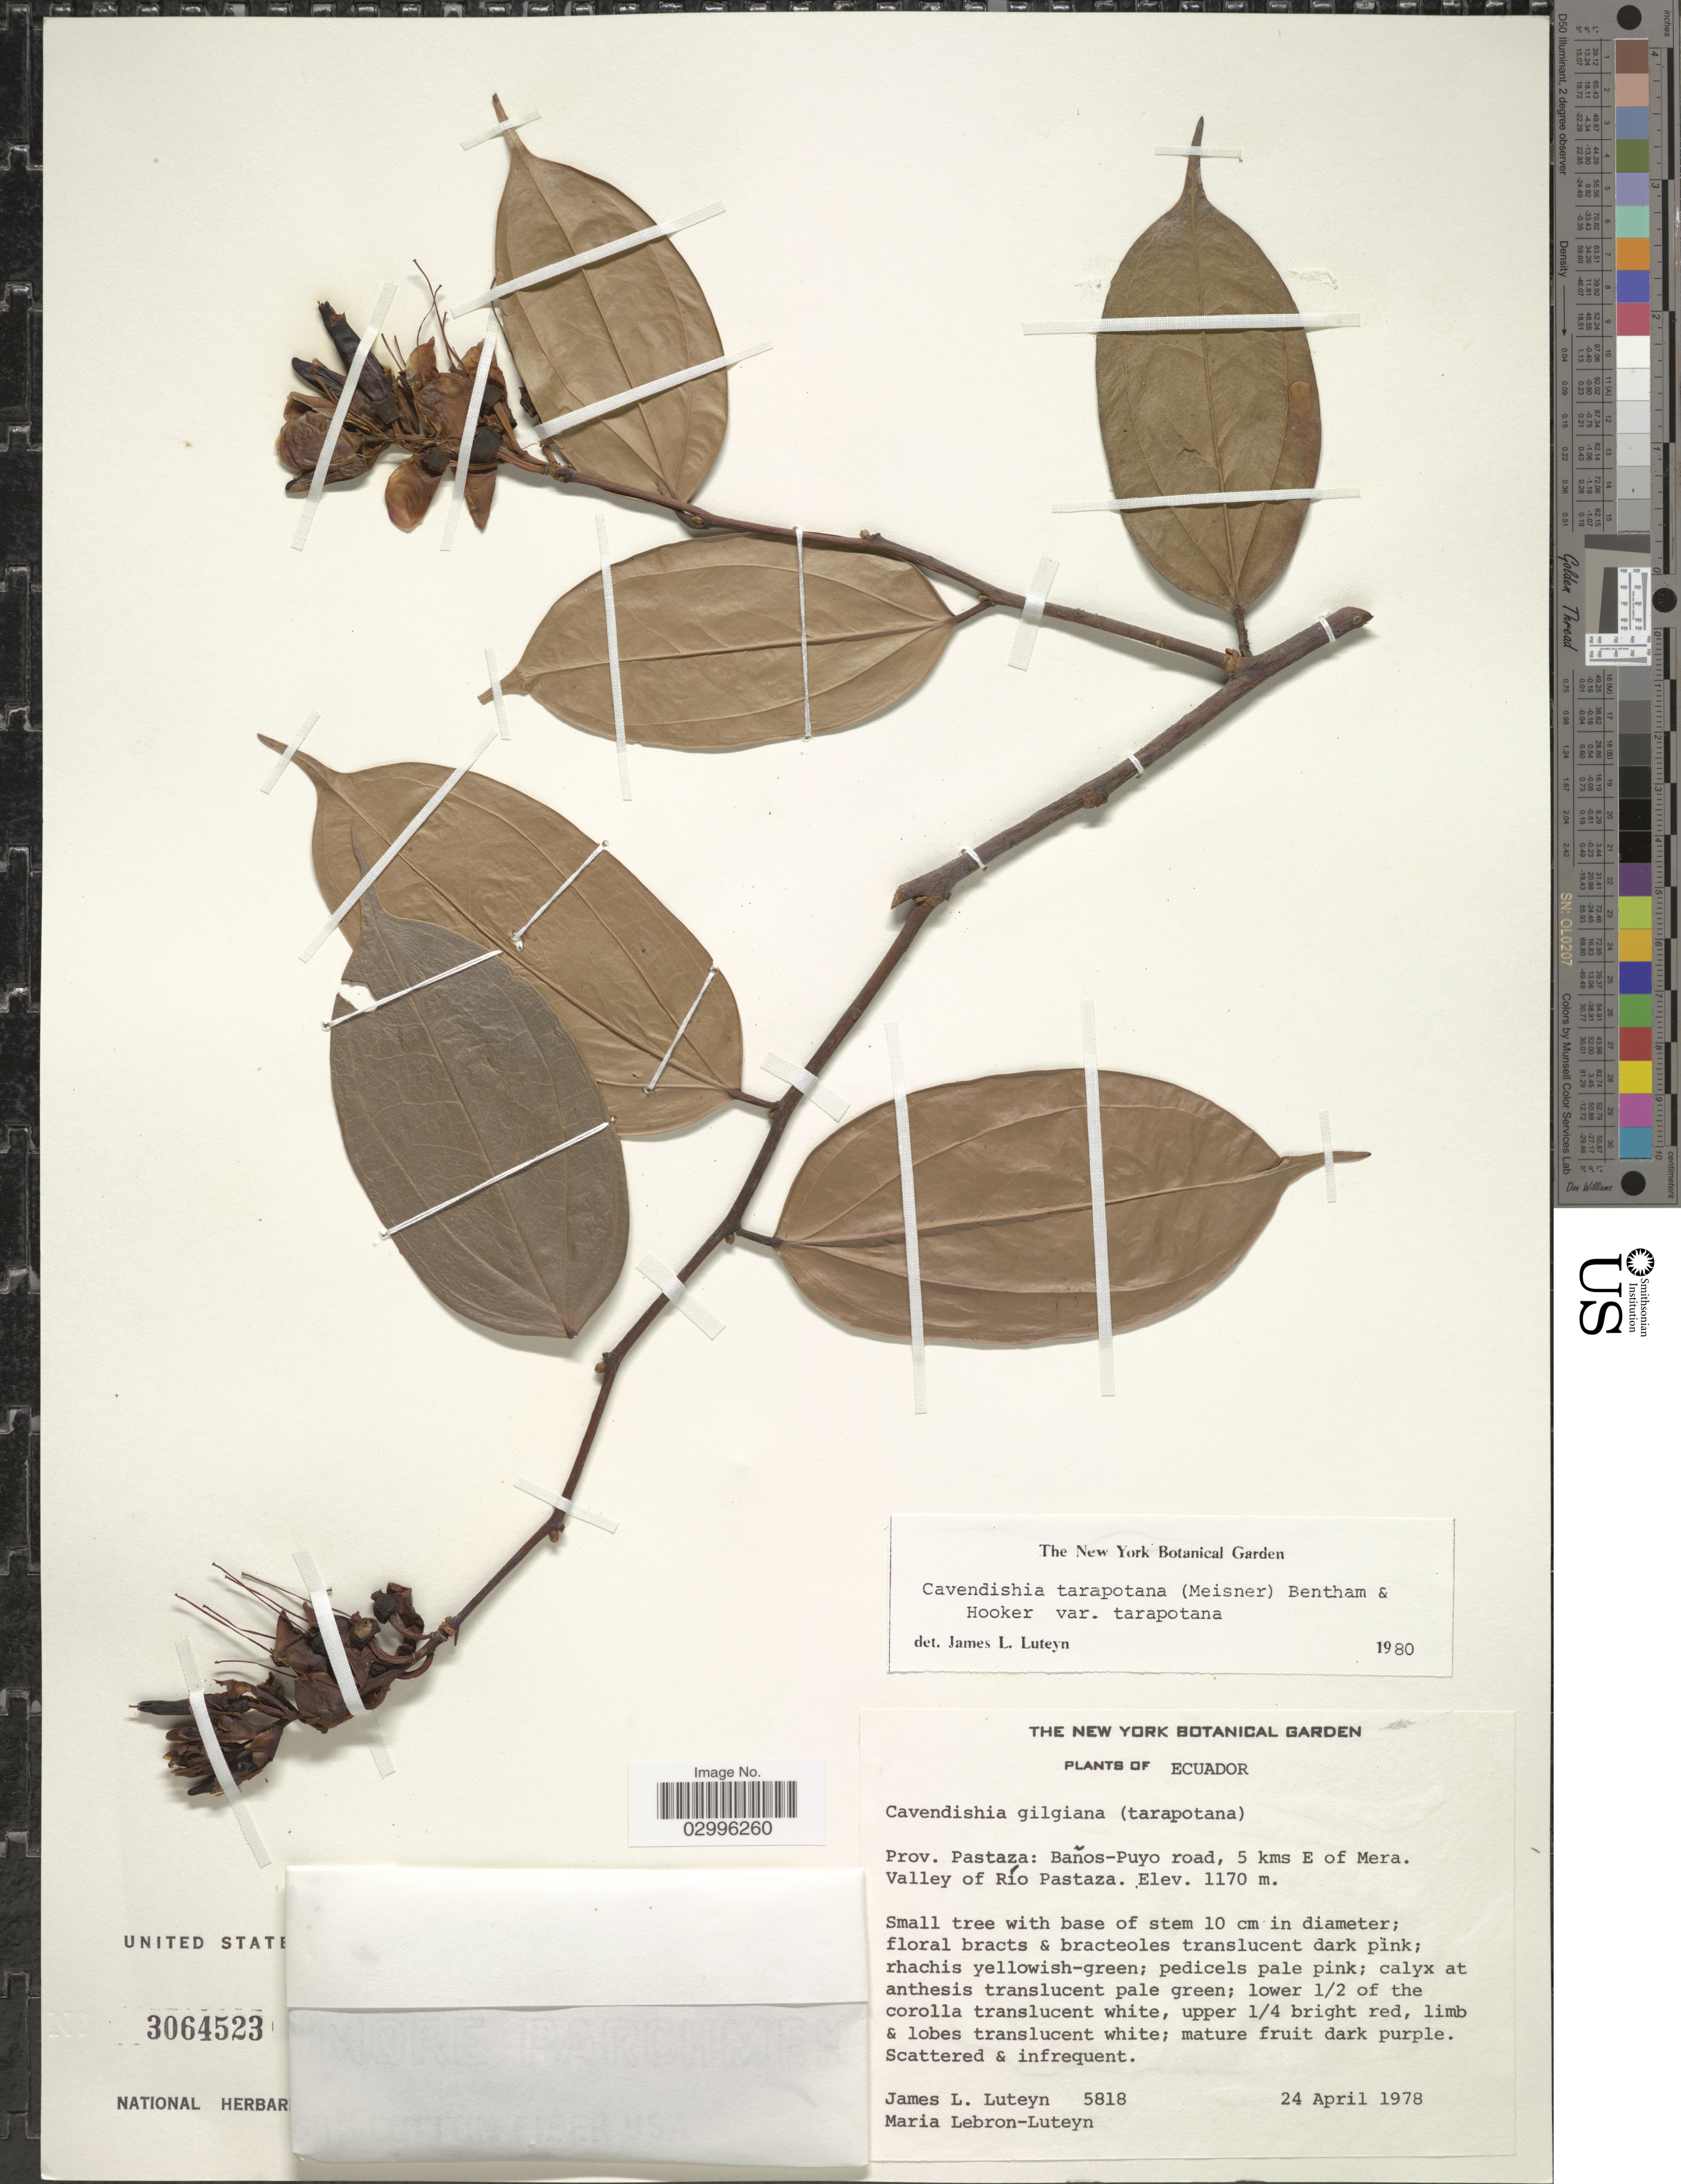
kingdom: Plantae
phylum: Tracheophyta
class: Magnoliopsida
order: Ericales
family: Ericaceae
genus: Cavendishia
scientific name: Cavendishia tarapotana var. tarapotana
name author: (Meisn.) Benth. & Hook.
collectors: J. L. Luteyn & M. L. Lebrón-Luteyn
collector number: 5818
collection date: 1978-04-24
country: Ecuador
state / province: Pastaza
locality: Baños-Puyo road, 5 kms E of Mera. Valley of Río Pastaza.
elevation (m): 1170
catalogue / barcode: US 3064523